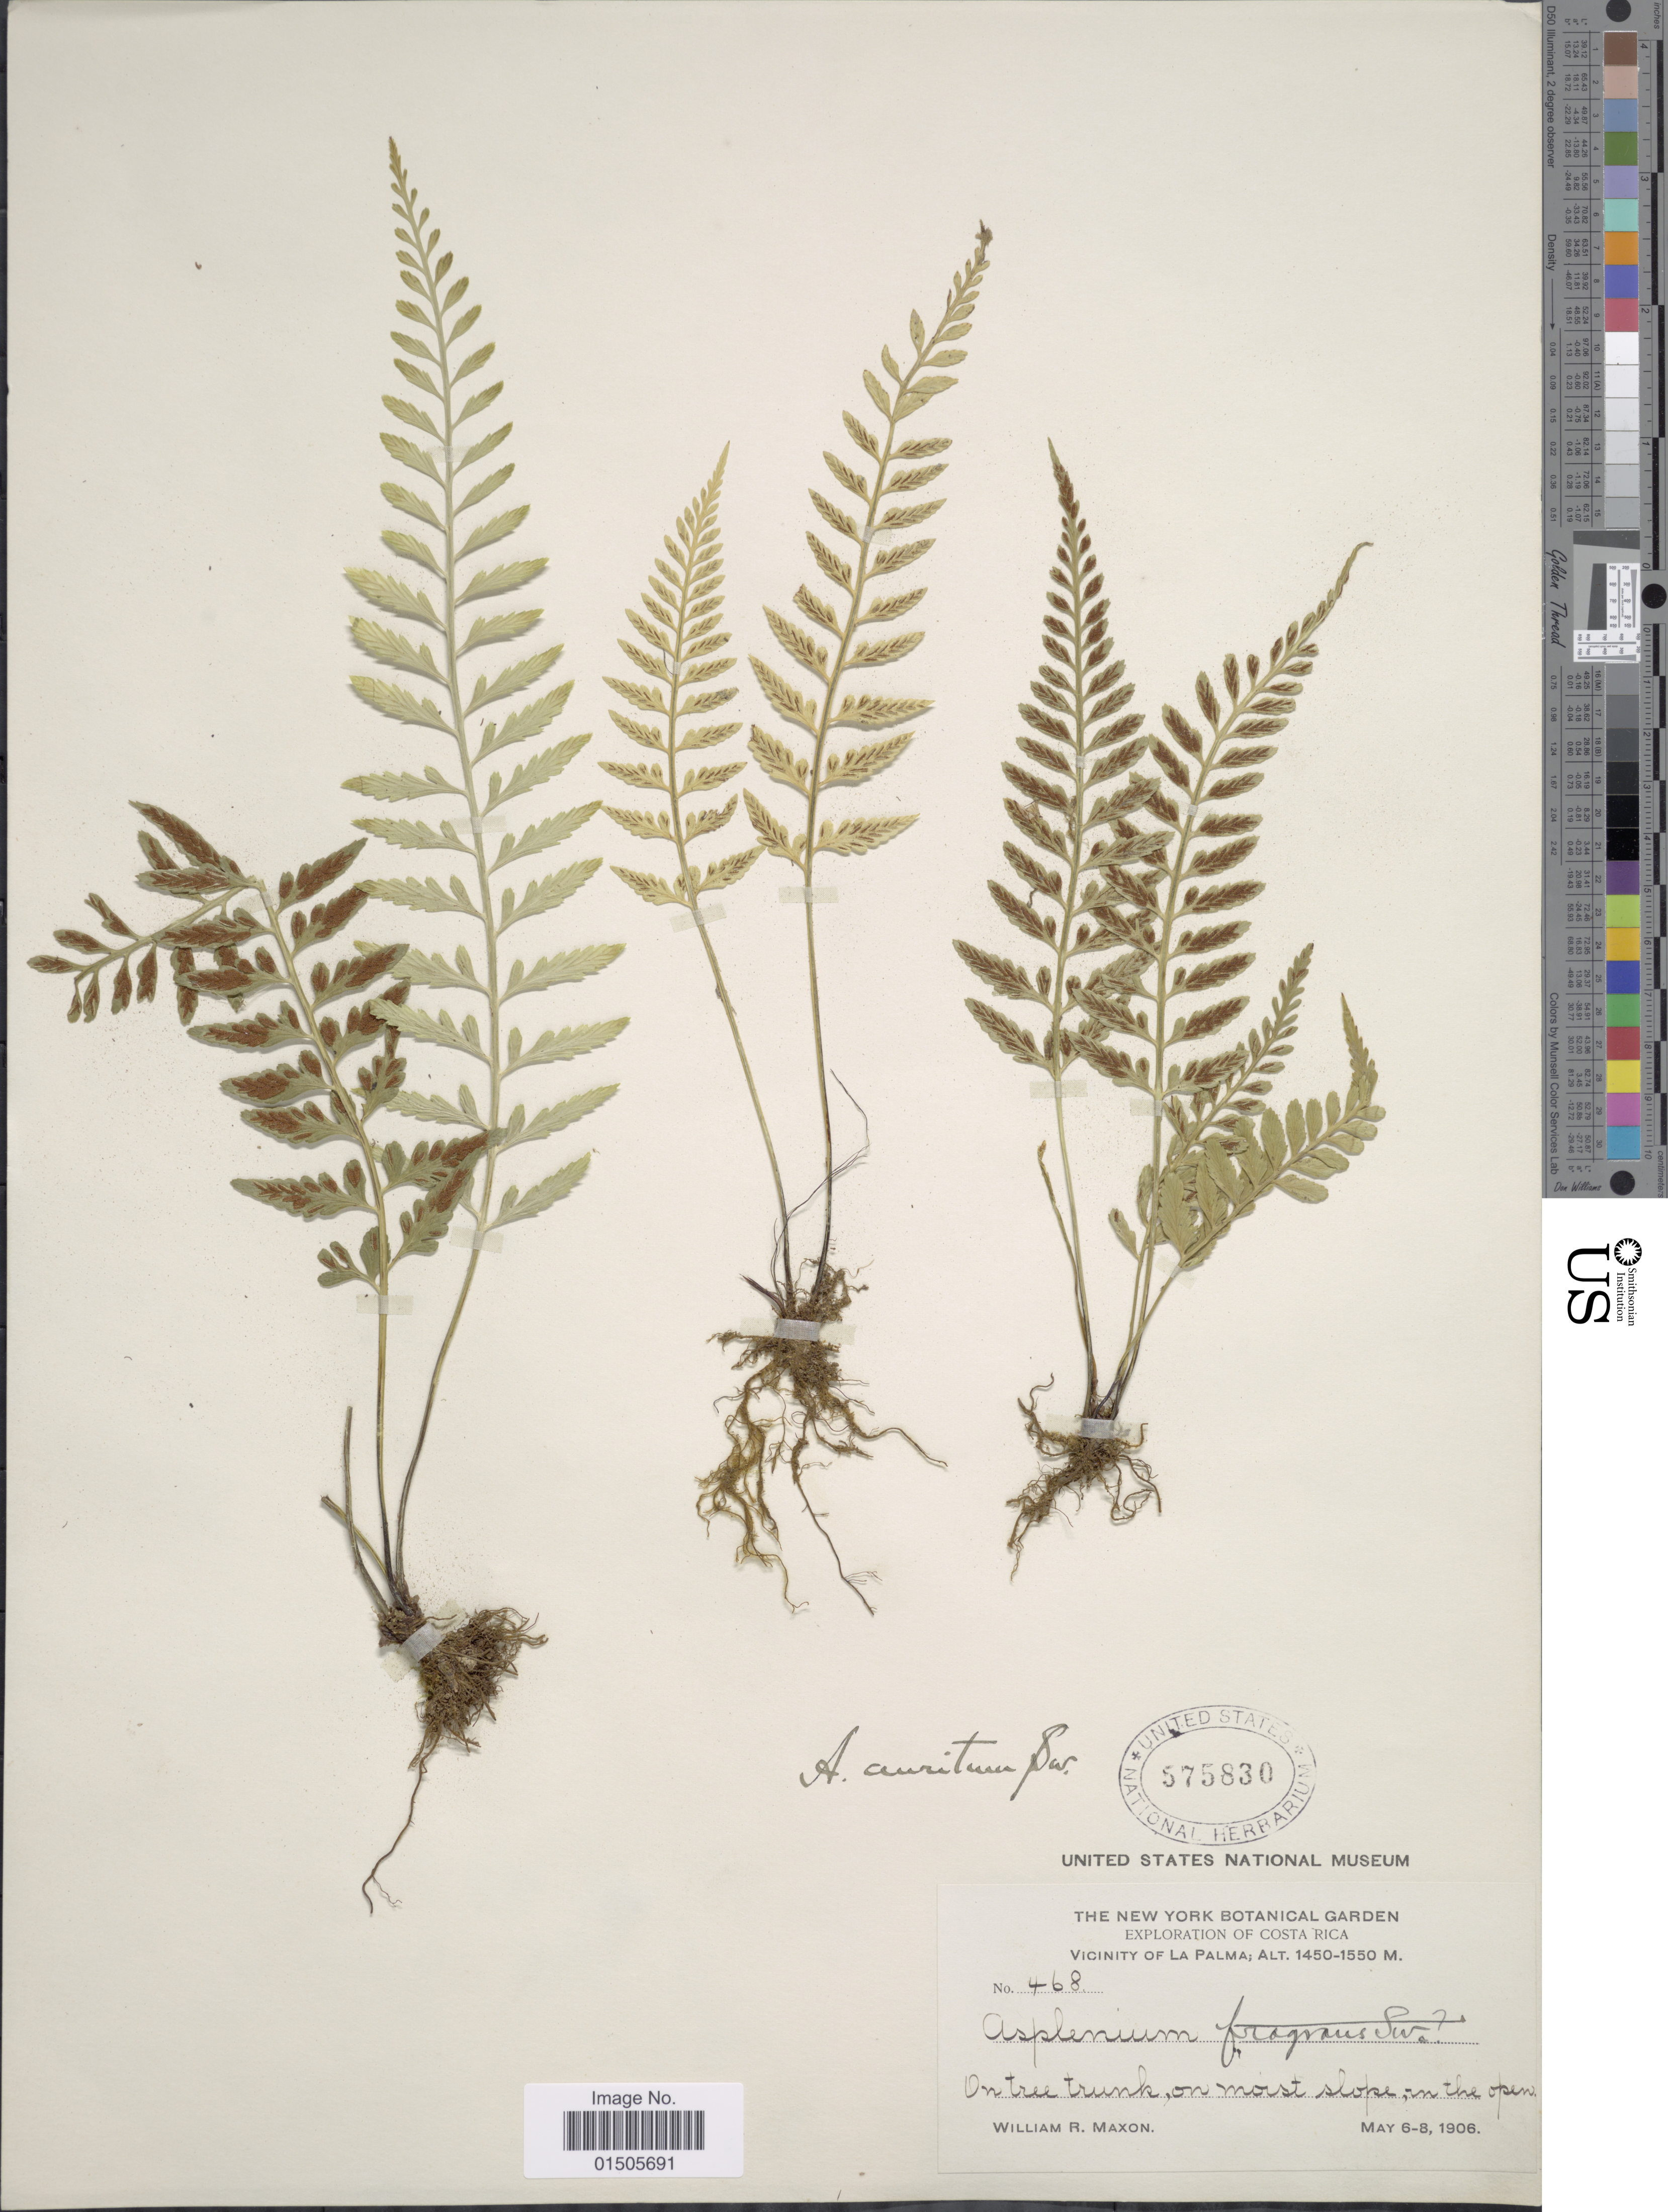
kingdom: Plantae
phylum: Tracheophyta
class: Polypodiopsida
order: Polypodiales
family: Aspleniaceae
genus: Asplenium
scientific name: Asplenium auritum var. intermedium ined.?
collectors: W. R. Maxon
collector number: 468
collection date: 1906-05-06/1906-05-08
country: Costa Rica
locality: Vicinity of La Palma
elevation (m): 1450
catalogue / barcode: US 575830